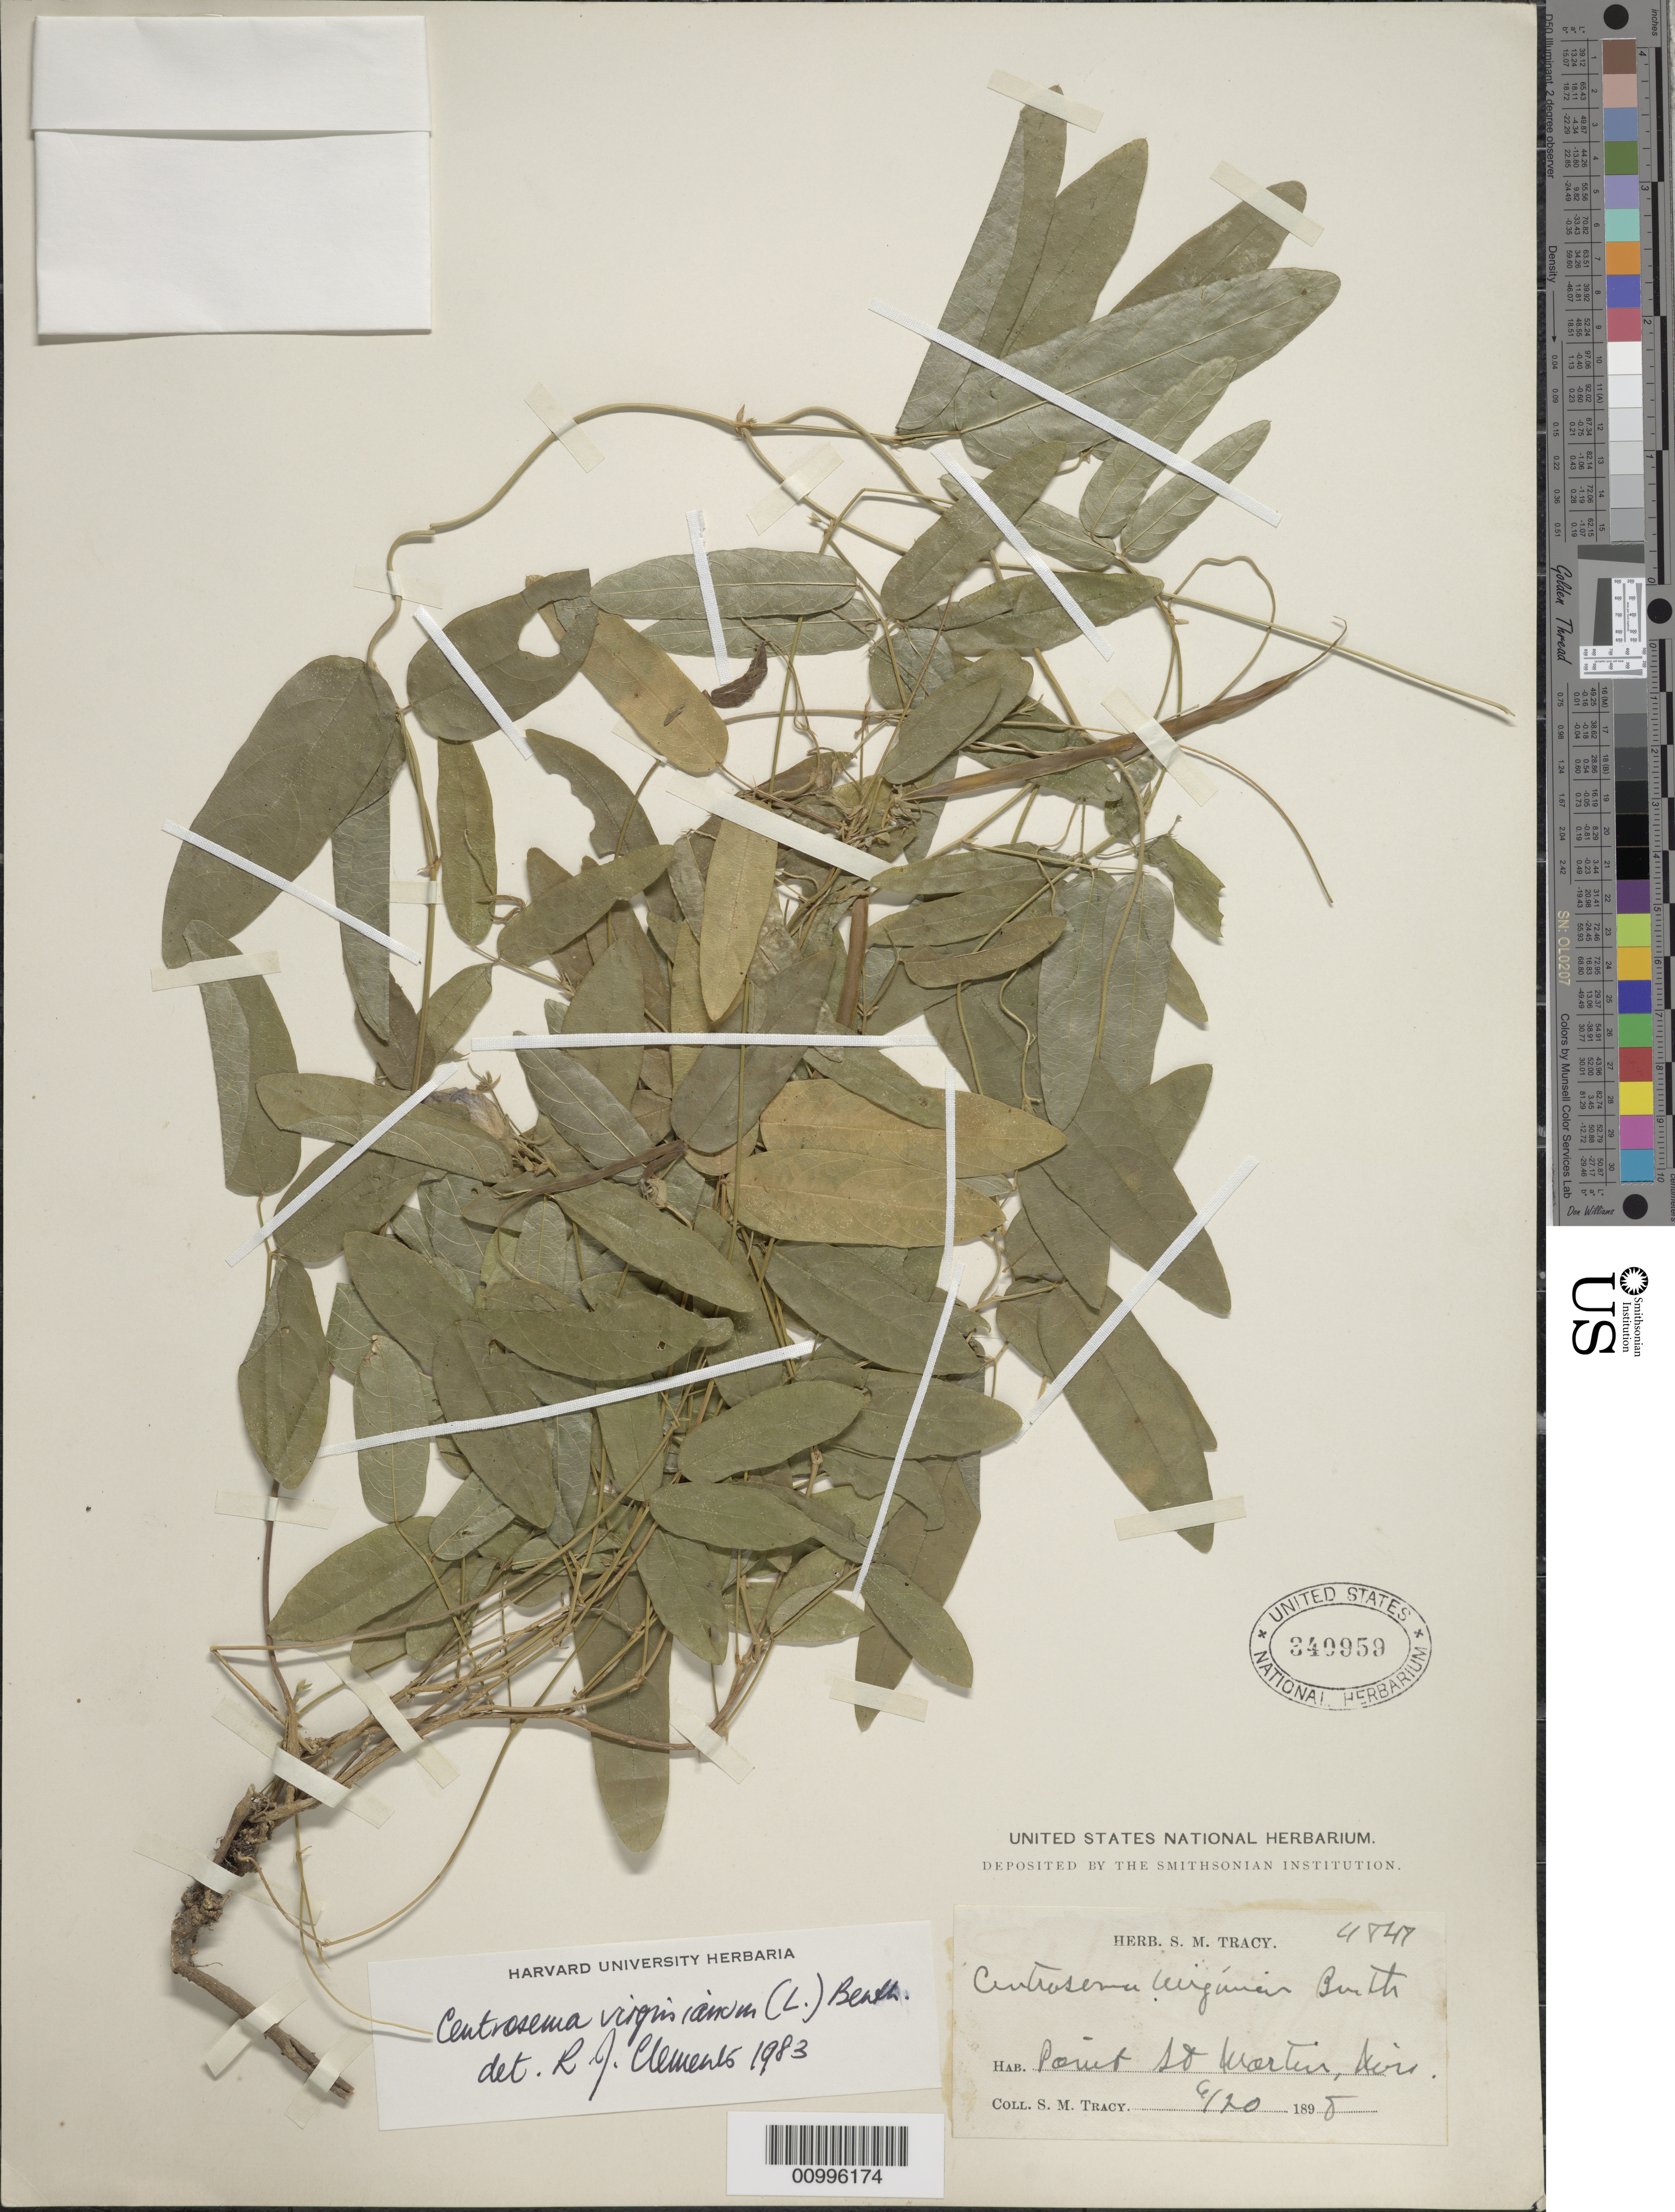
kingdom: Plantae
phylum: Tracheophyta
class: Magnoliopsida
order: Fabales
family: Fabaceae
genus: Centrosema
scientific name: Centrosema virginianum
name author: (L.) Benth.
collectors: S. M. Tracy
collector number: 4849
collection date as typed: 20 Jun 1898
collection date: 1898-06-20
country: Sint Maartin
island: Sint Maarten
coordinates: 0 N, 0 E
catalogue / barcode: US 340959